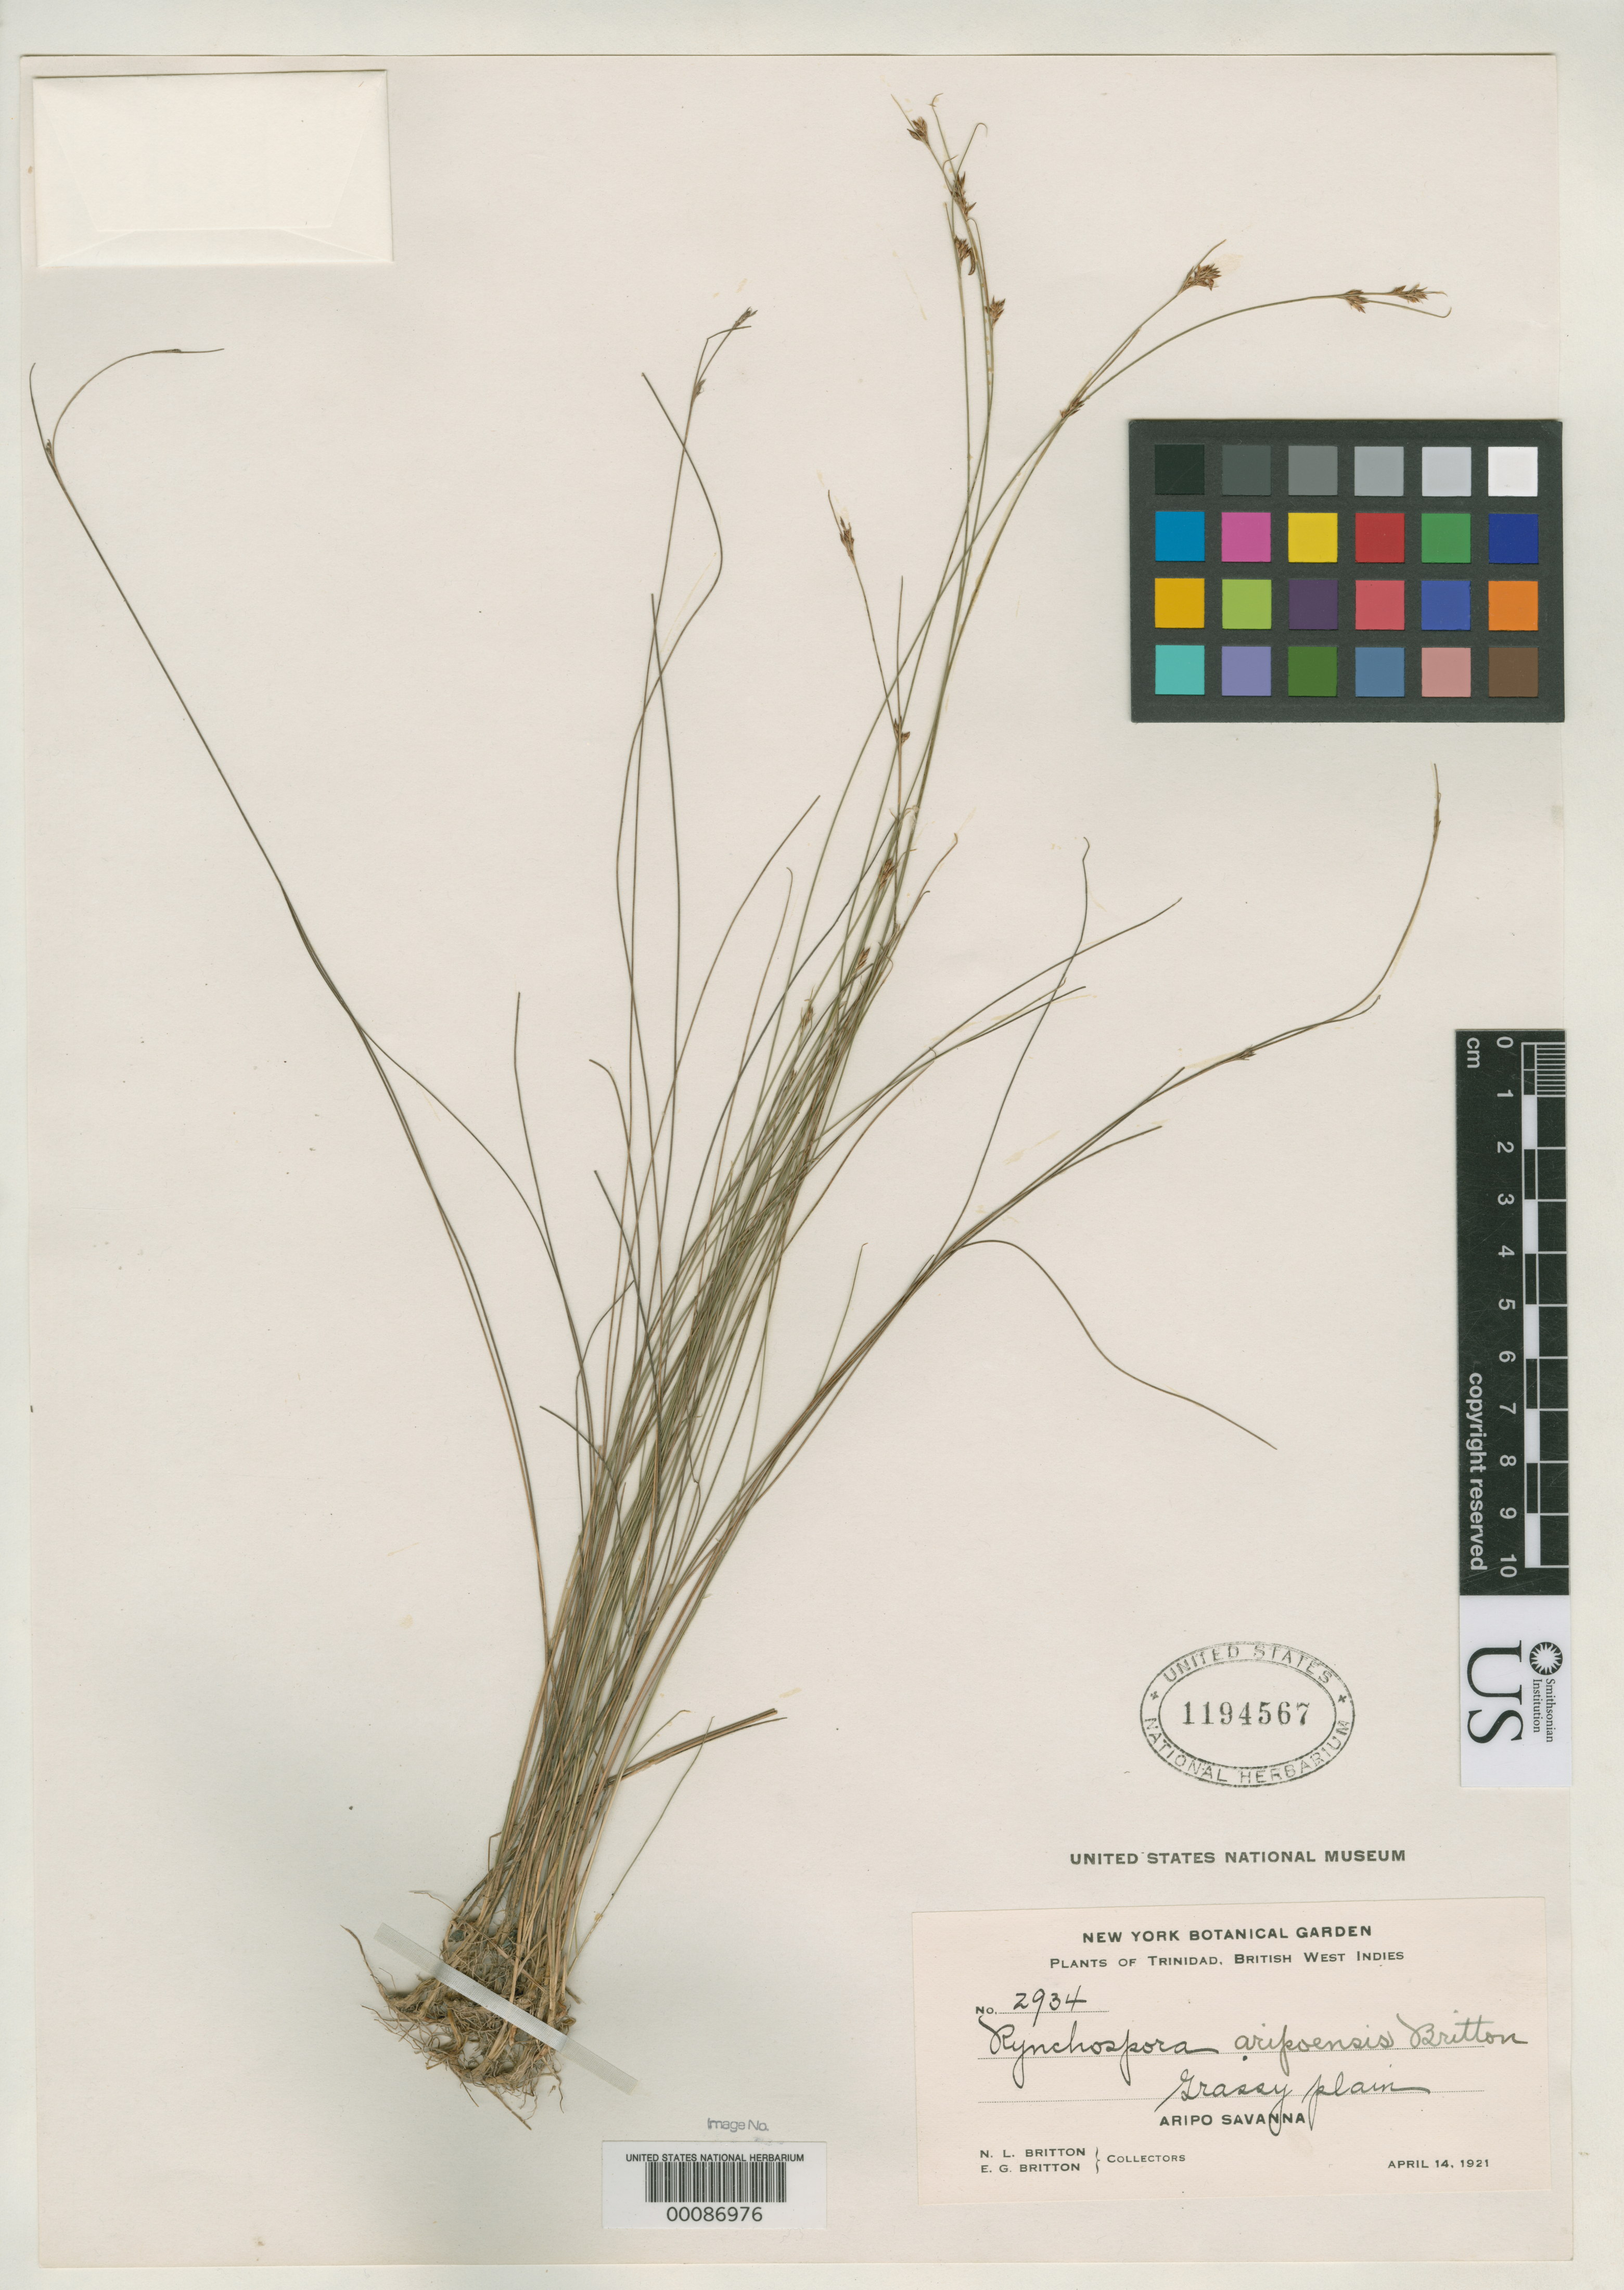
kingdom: Plantae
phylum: Tracheophyta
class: Liliopsida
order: Poales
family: Cyperaceae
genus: Rhynchospora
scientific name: Rhynchospora aripoensis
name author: Britton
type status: Isotype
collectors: N. Britton & E. G. Britton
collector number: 2934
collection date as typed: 14 Apr 1921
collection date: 1921-04-14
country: Trinidad and Tobago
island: Trinidad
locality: Aripo savanna.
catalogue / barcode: US 1194567